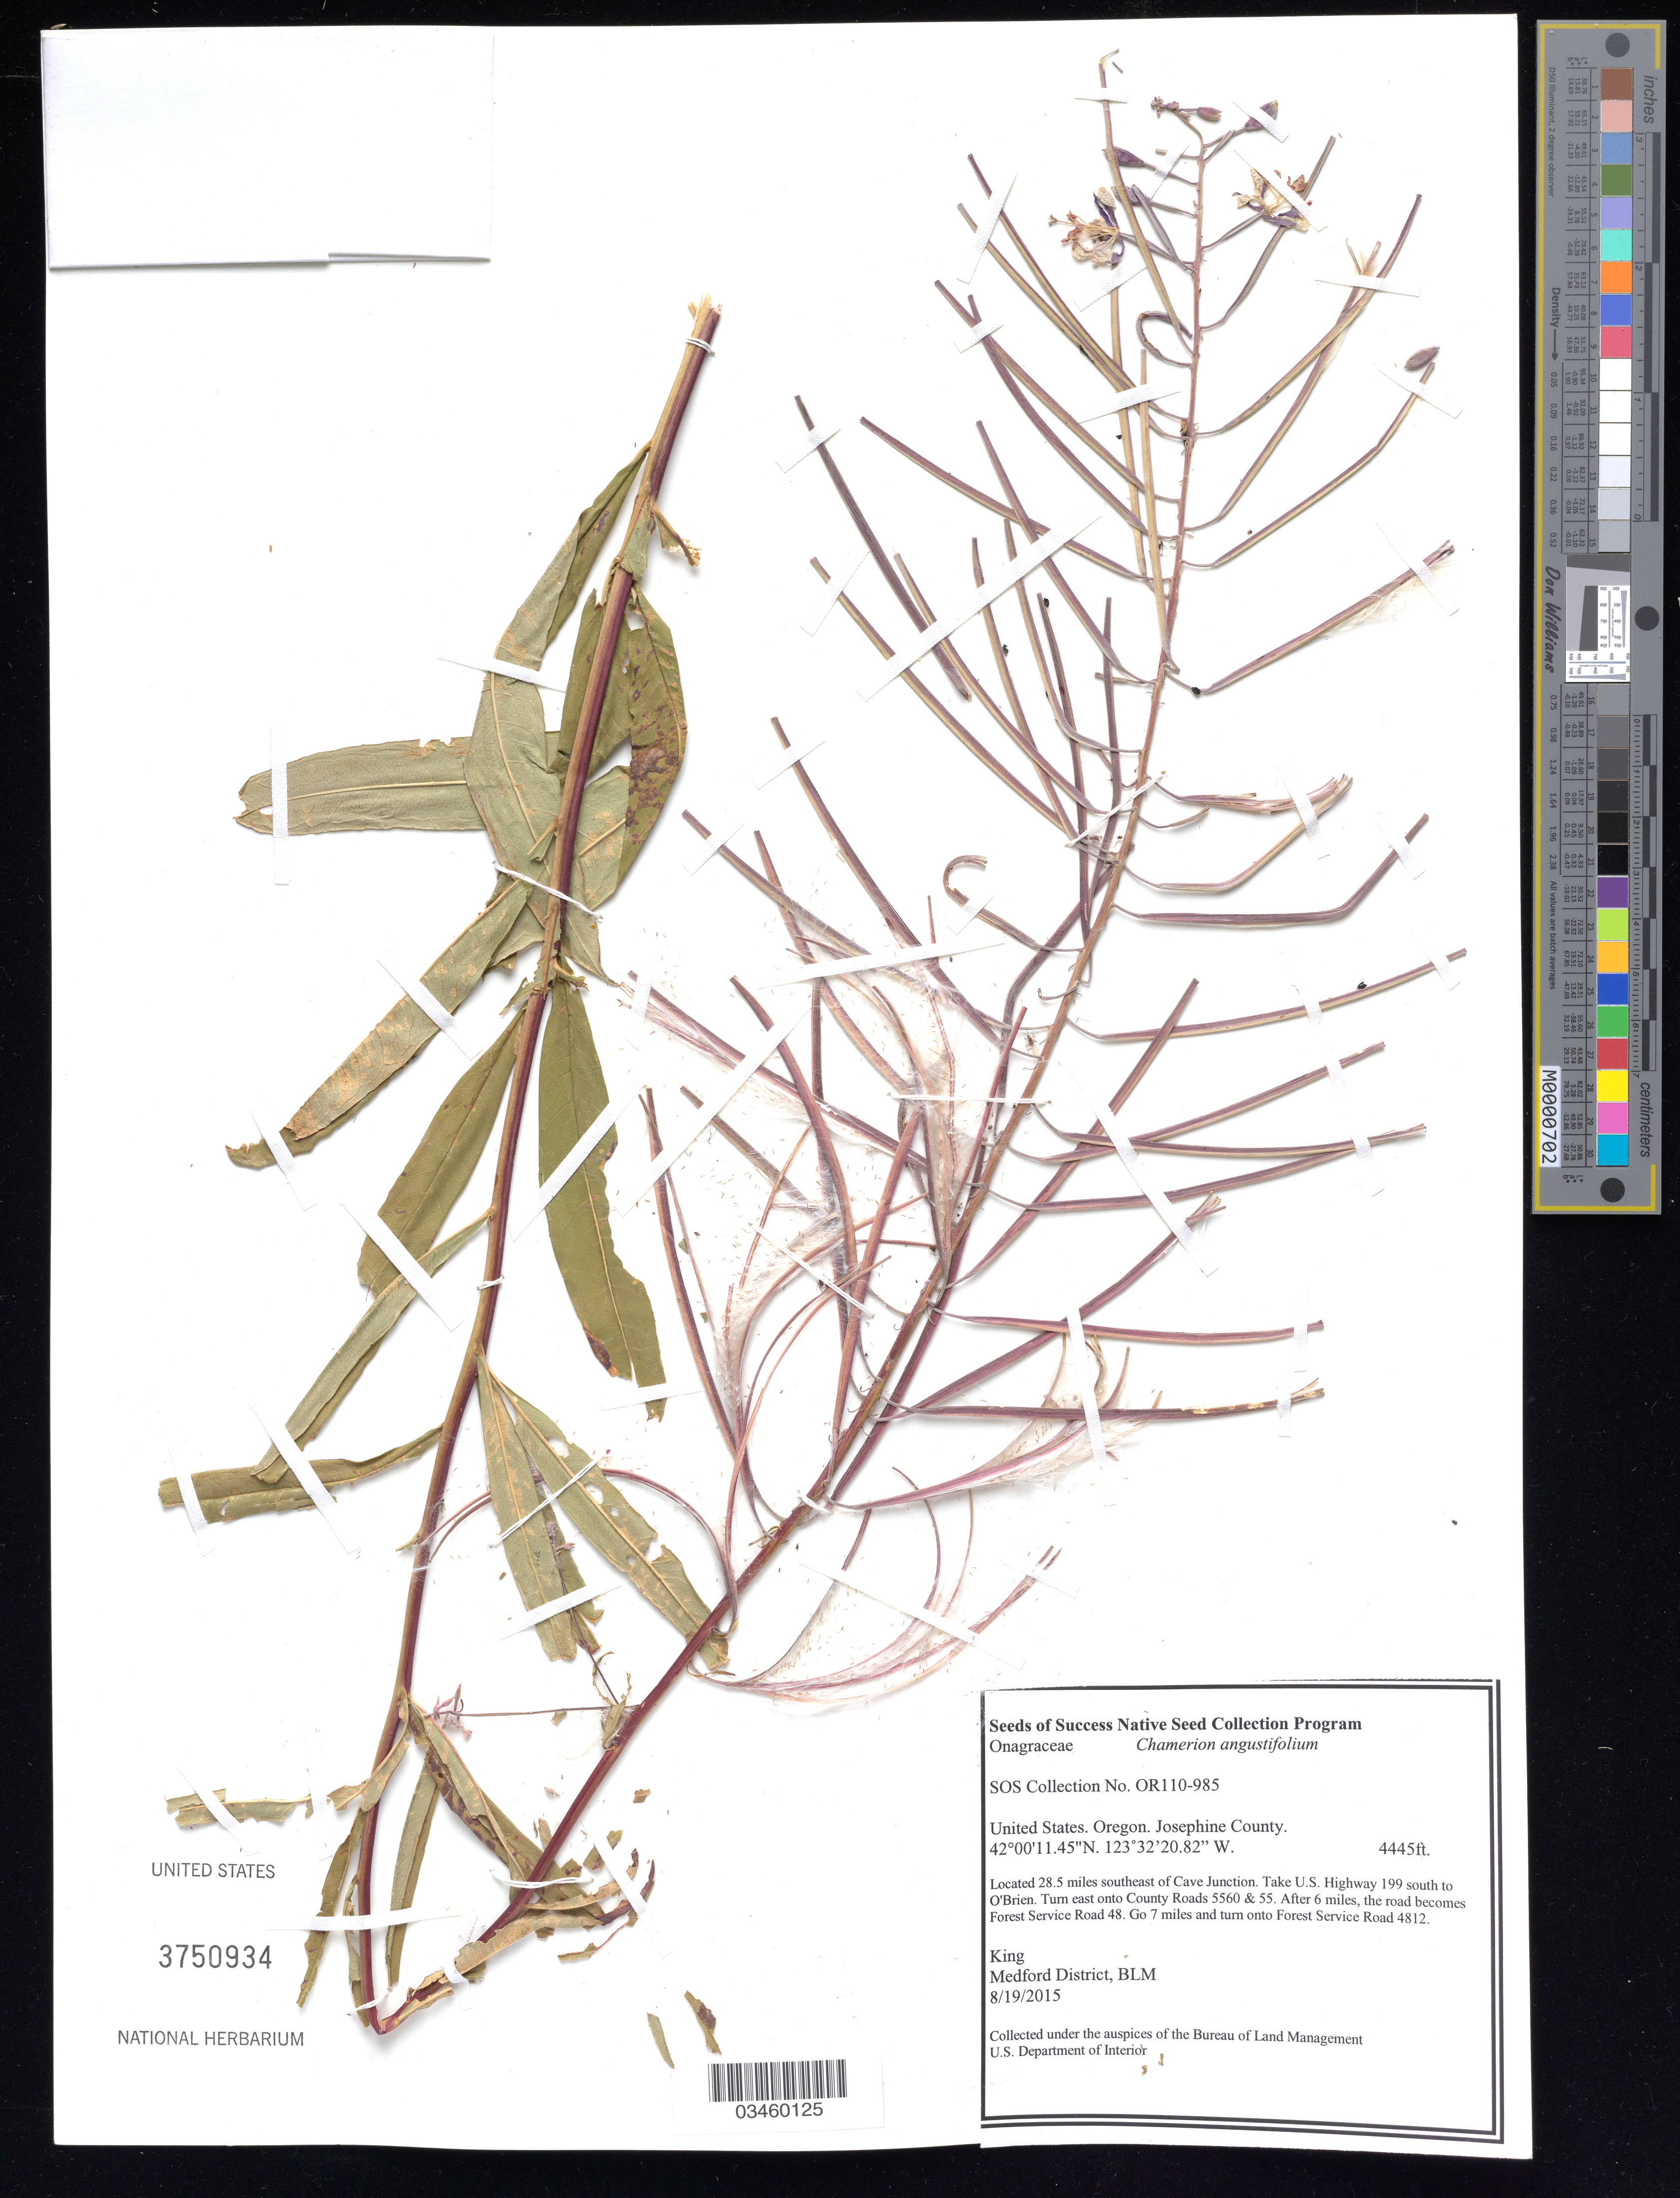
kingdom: Plantae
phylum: Tracheophyta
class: Magnoliopsida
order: Myrtales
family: Onagraceae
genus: Chamaenerion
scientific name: Chamaenerion angustifolium subsp. circumvagum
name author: (Mosquin) Moldenke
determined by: Wagner, W. L., (BOT), Smithsonian Institution - National Museum of Natural History (UNITED STATES)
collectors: King, --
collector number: OR110-985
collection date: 2015-08-19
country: United States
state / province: Oregon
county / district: Josephine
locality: Forest Service Road 4812, 28.5 mi. SE of Cave Jct.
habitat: Mixed forest- Doug fir, incense cedar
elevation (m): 1355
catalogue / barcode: US 3750934